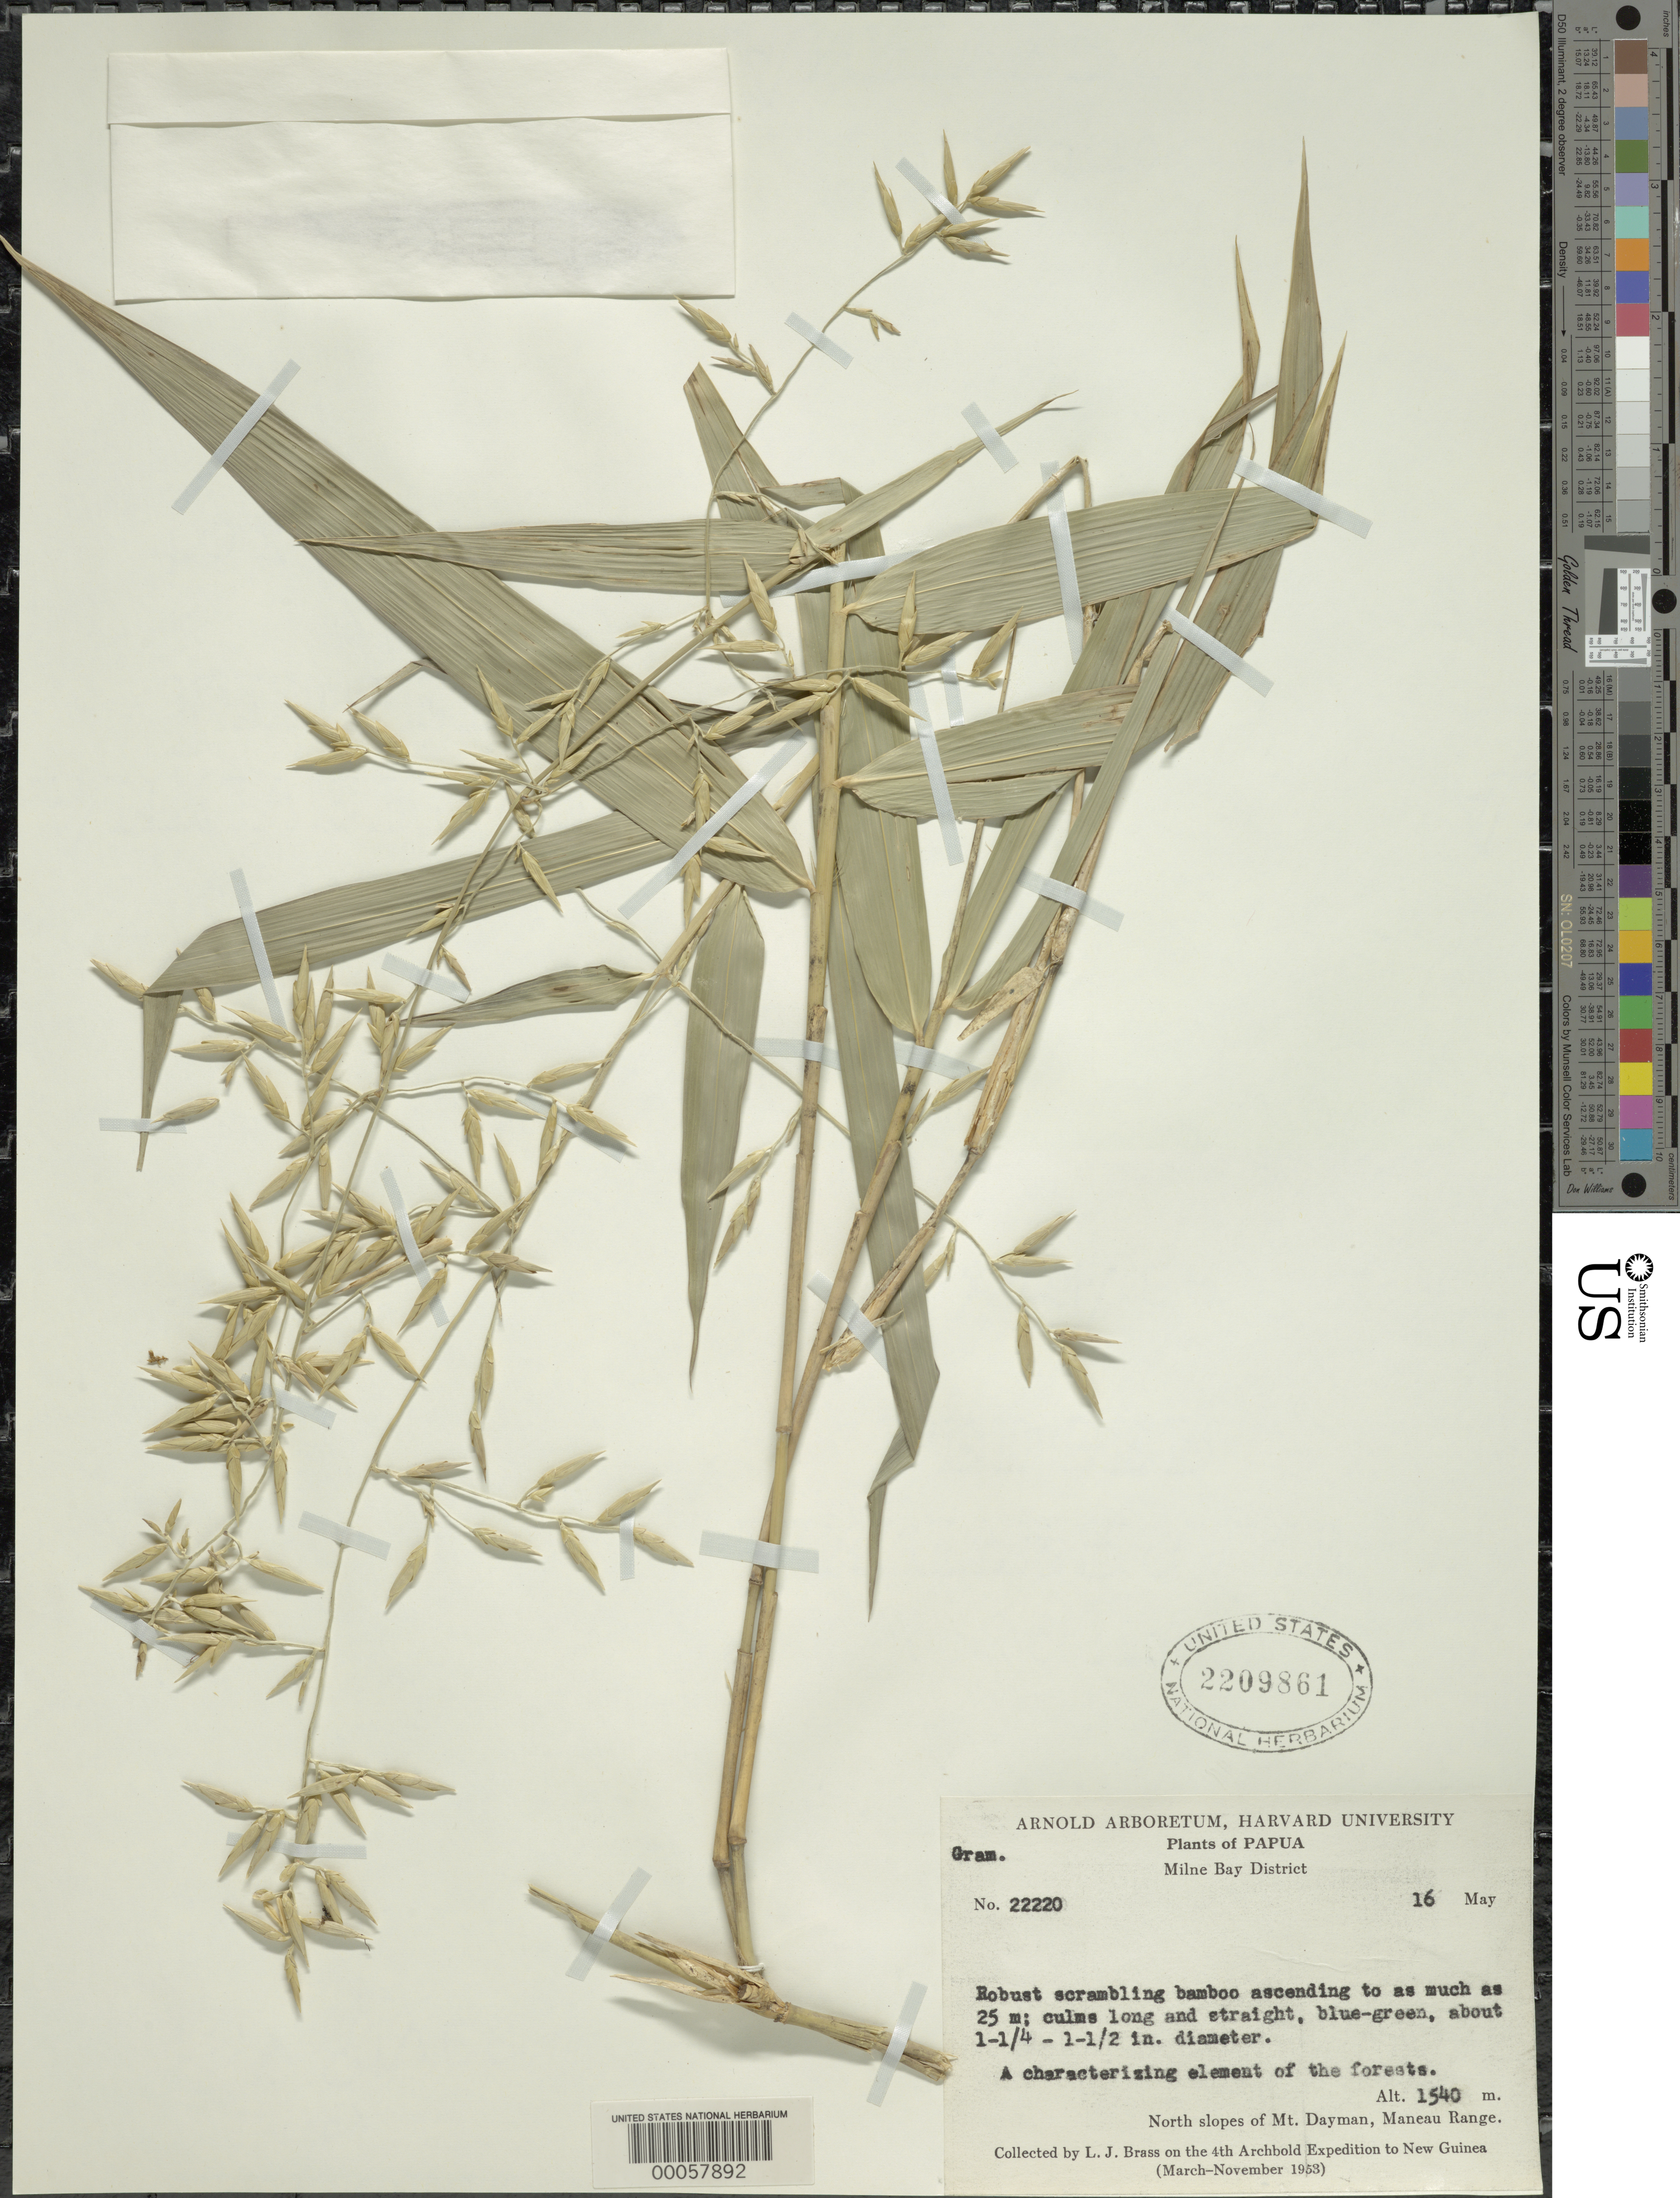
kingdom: Plantae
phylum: Tracheophyta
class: Liliopsida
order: Poales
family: Poaceae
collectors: L. J. Brass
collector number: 22220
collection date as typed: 16 May 1953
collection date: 1953-05-16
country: Papua New Guinea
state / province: Milne Bay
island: New Guinea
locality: N slopes of mt.dayman, maneau range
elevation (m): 1540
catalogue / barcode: US 2209861